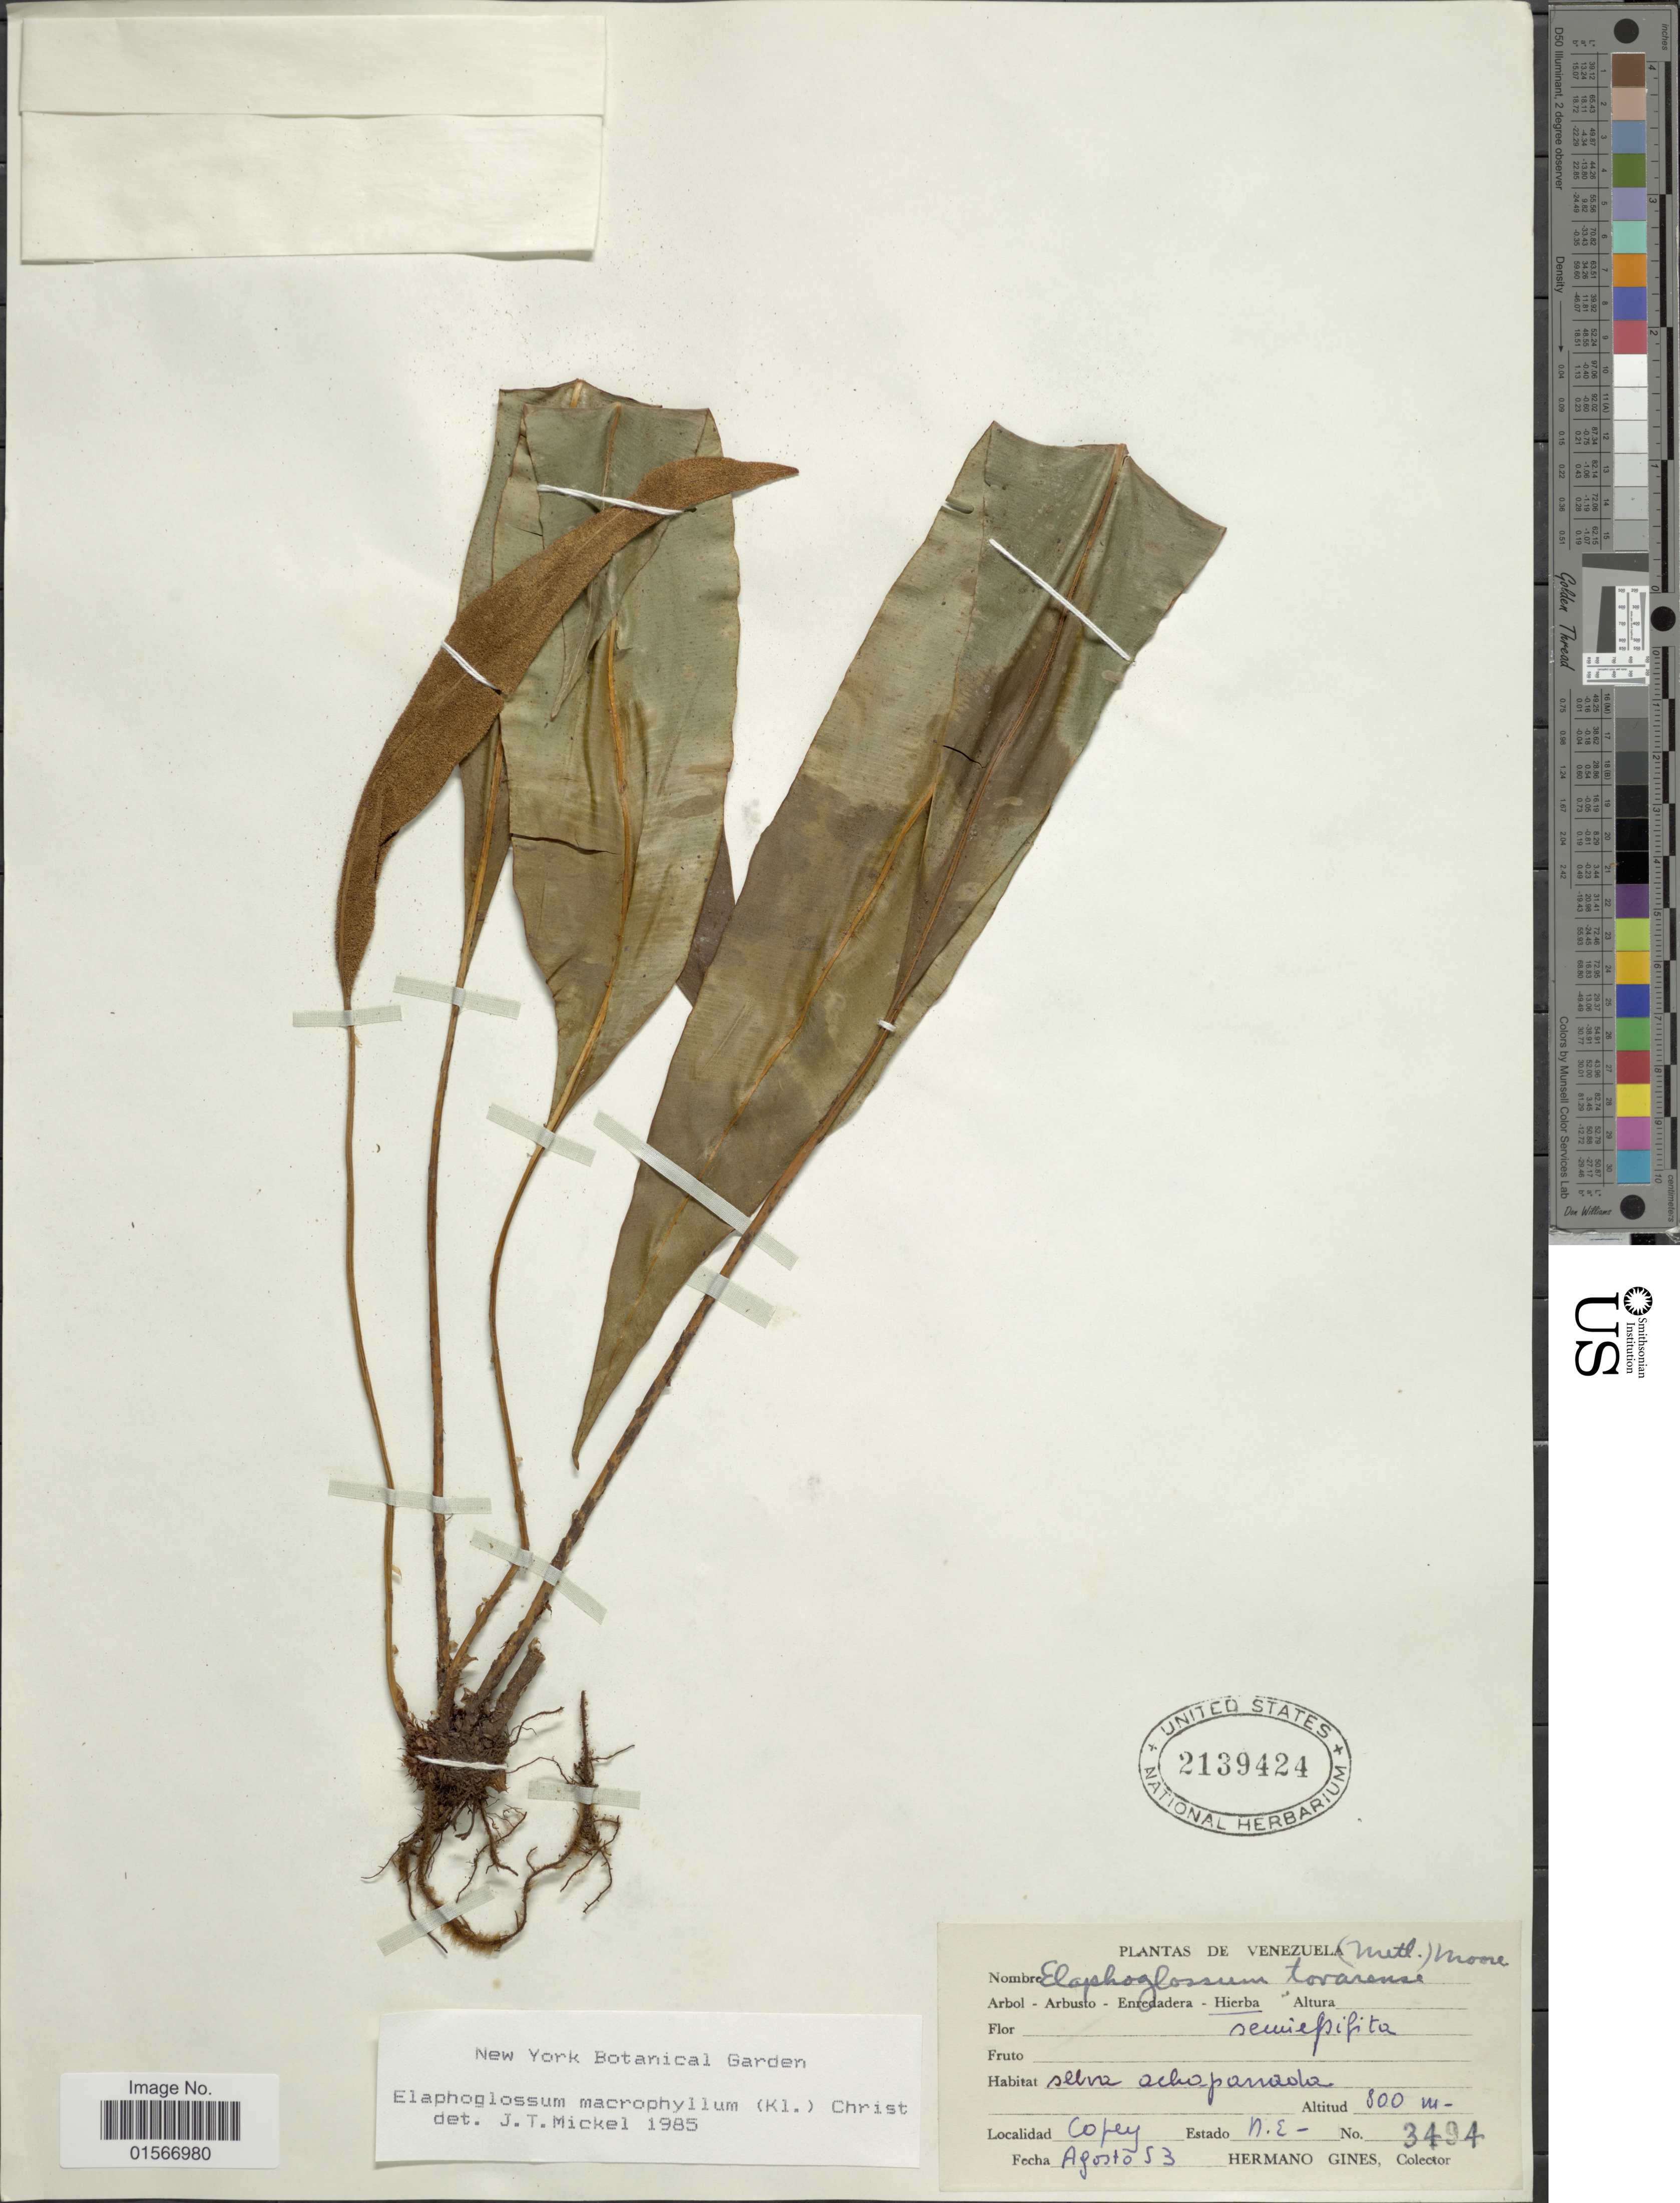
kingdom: Plantae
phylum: Tracheophyta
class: Polypodiopsida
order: Polypodiales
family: Dryopteridaceae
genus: Elaphoglossum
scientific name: Elaphoglossum macrophyllum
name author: (Mett. ex Kuhn) Christ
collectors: Bro. Gines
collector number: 3494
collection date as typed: Transcribed d/m/y: /8/53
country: Venezuela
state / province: Nueva Esparta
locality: Copey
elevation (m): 800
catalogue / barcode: US 2139424